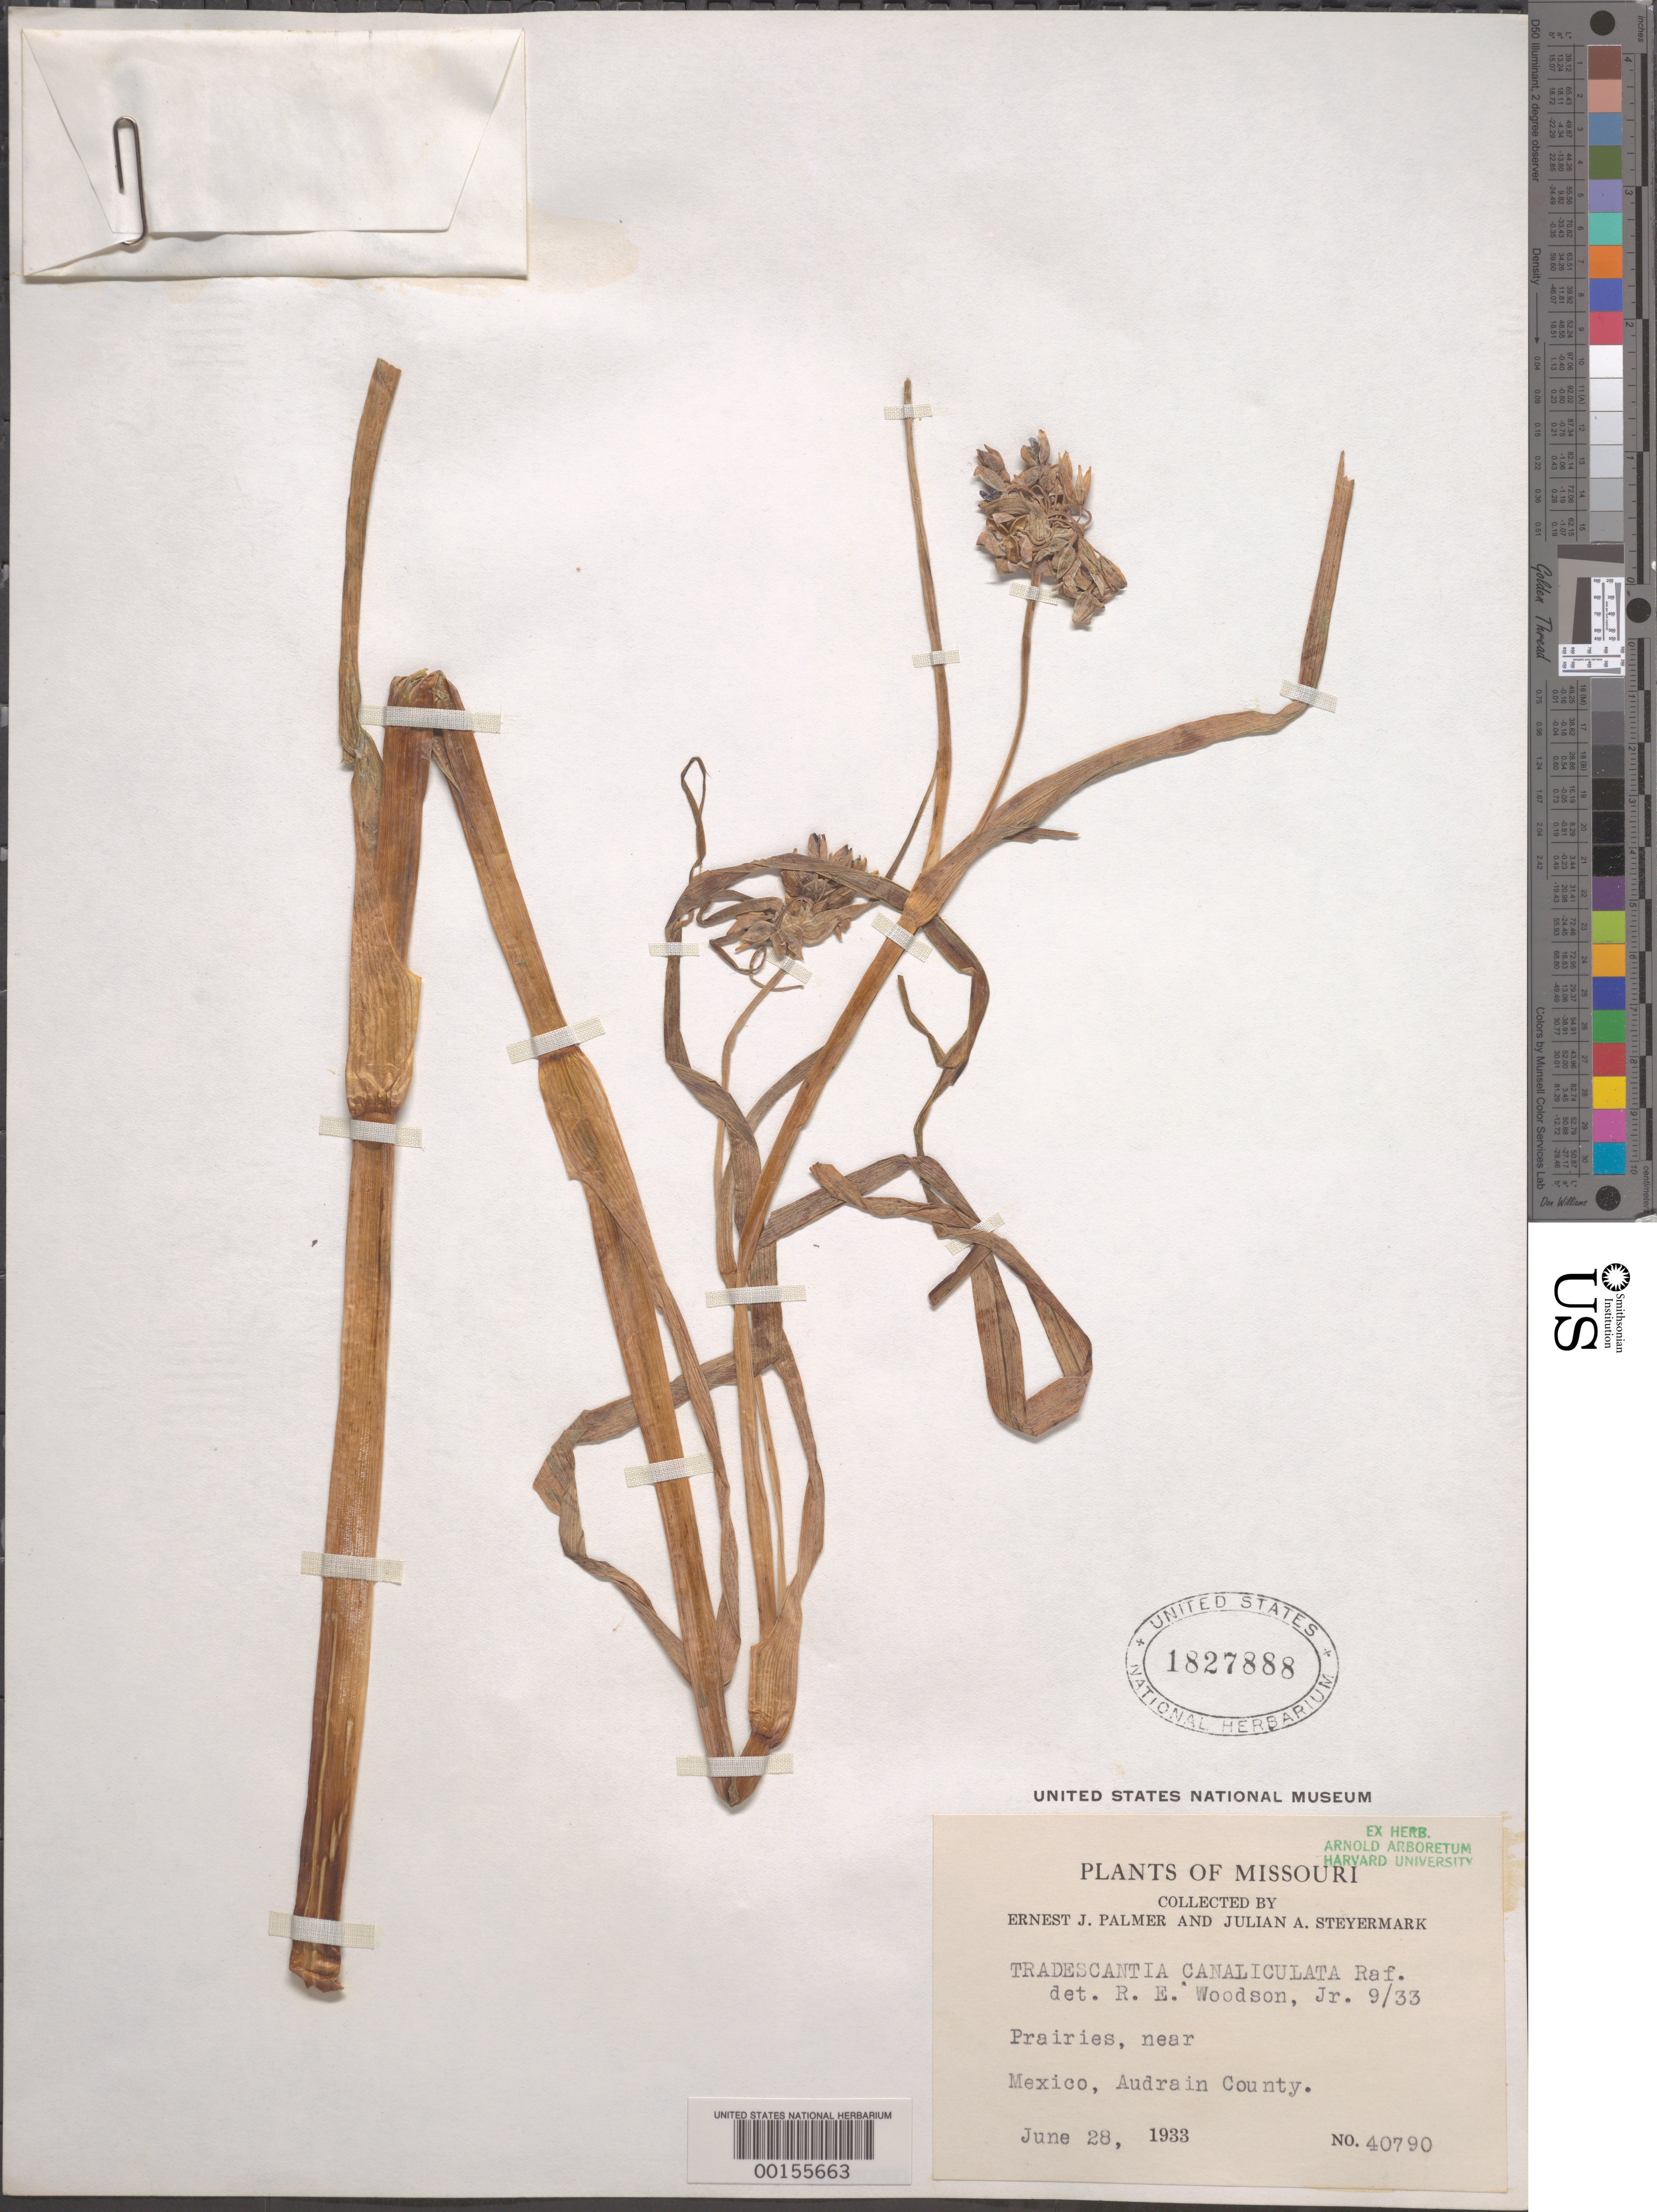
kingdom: Plantae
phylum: Tracheophyta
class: Liliopsida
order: Commelinales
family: Commelinaceae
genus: Tradescantia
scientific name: Tradescantia ohiensis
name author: Raf.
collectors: E. J. Palmer & J. Steyermark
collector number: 40790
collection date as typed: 28 Jun 1933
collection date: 1933-06-28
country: United States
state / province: Missouri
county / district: Audrain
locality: Mexico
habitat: Prairies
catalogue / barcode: US 1827888